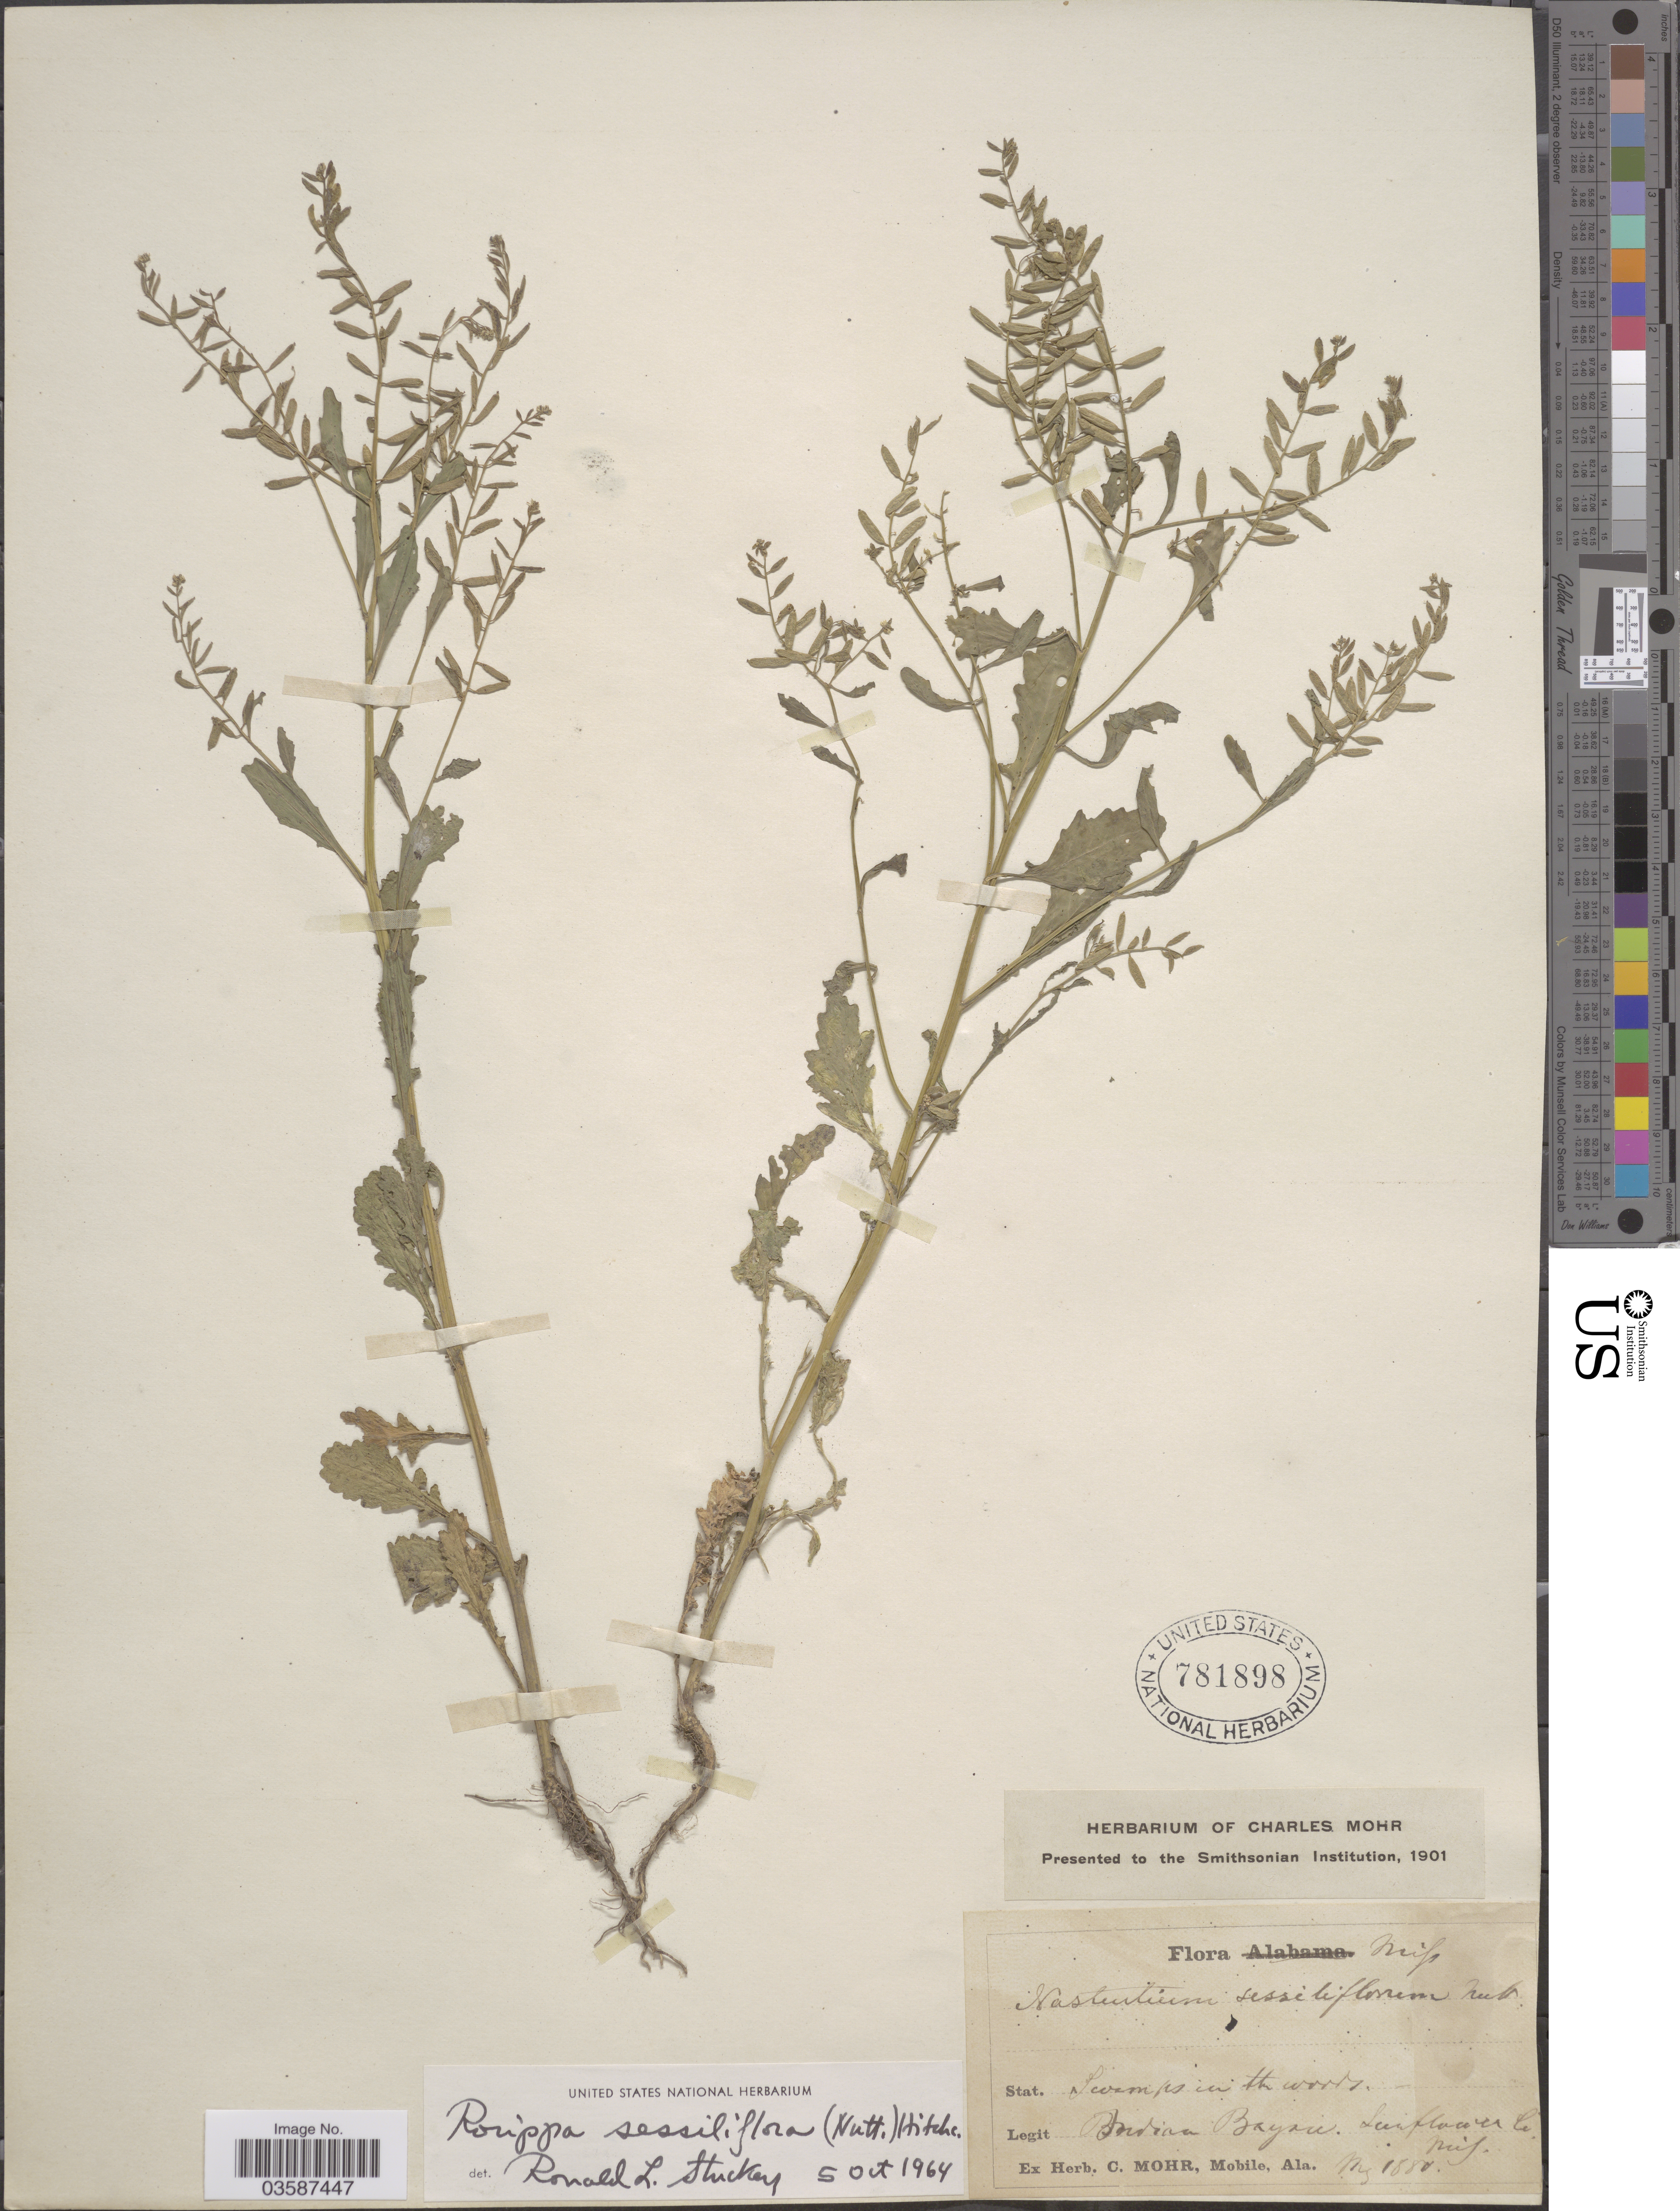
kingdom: Plantae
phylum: Tracheophyta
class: Magnoliopsida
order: Brassicales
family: Brassicaceae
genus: Rorippa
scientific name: Rorippa sessiliflora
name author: (Nutt.) Hitchc.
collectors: ex herb. Charles Mohr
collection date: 1880-05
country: United States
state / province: Mississippi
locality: Indian Bayou. Sunflower Co.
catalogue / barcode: US 781898